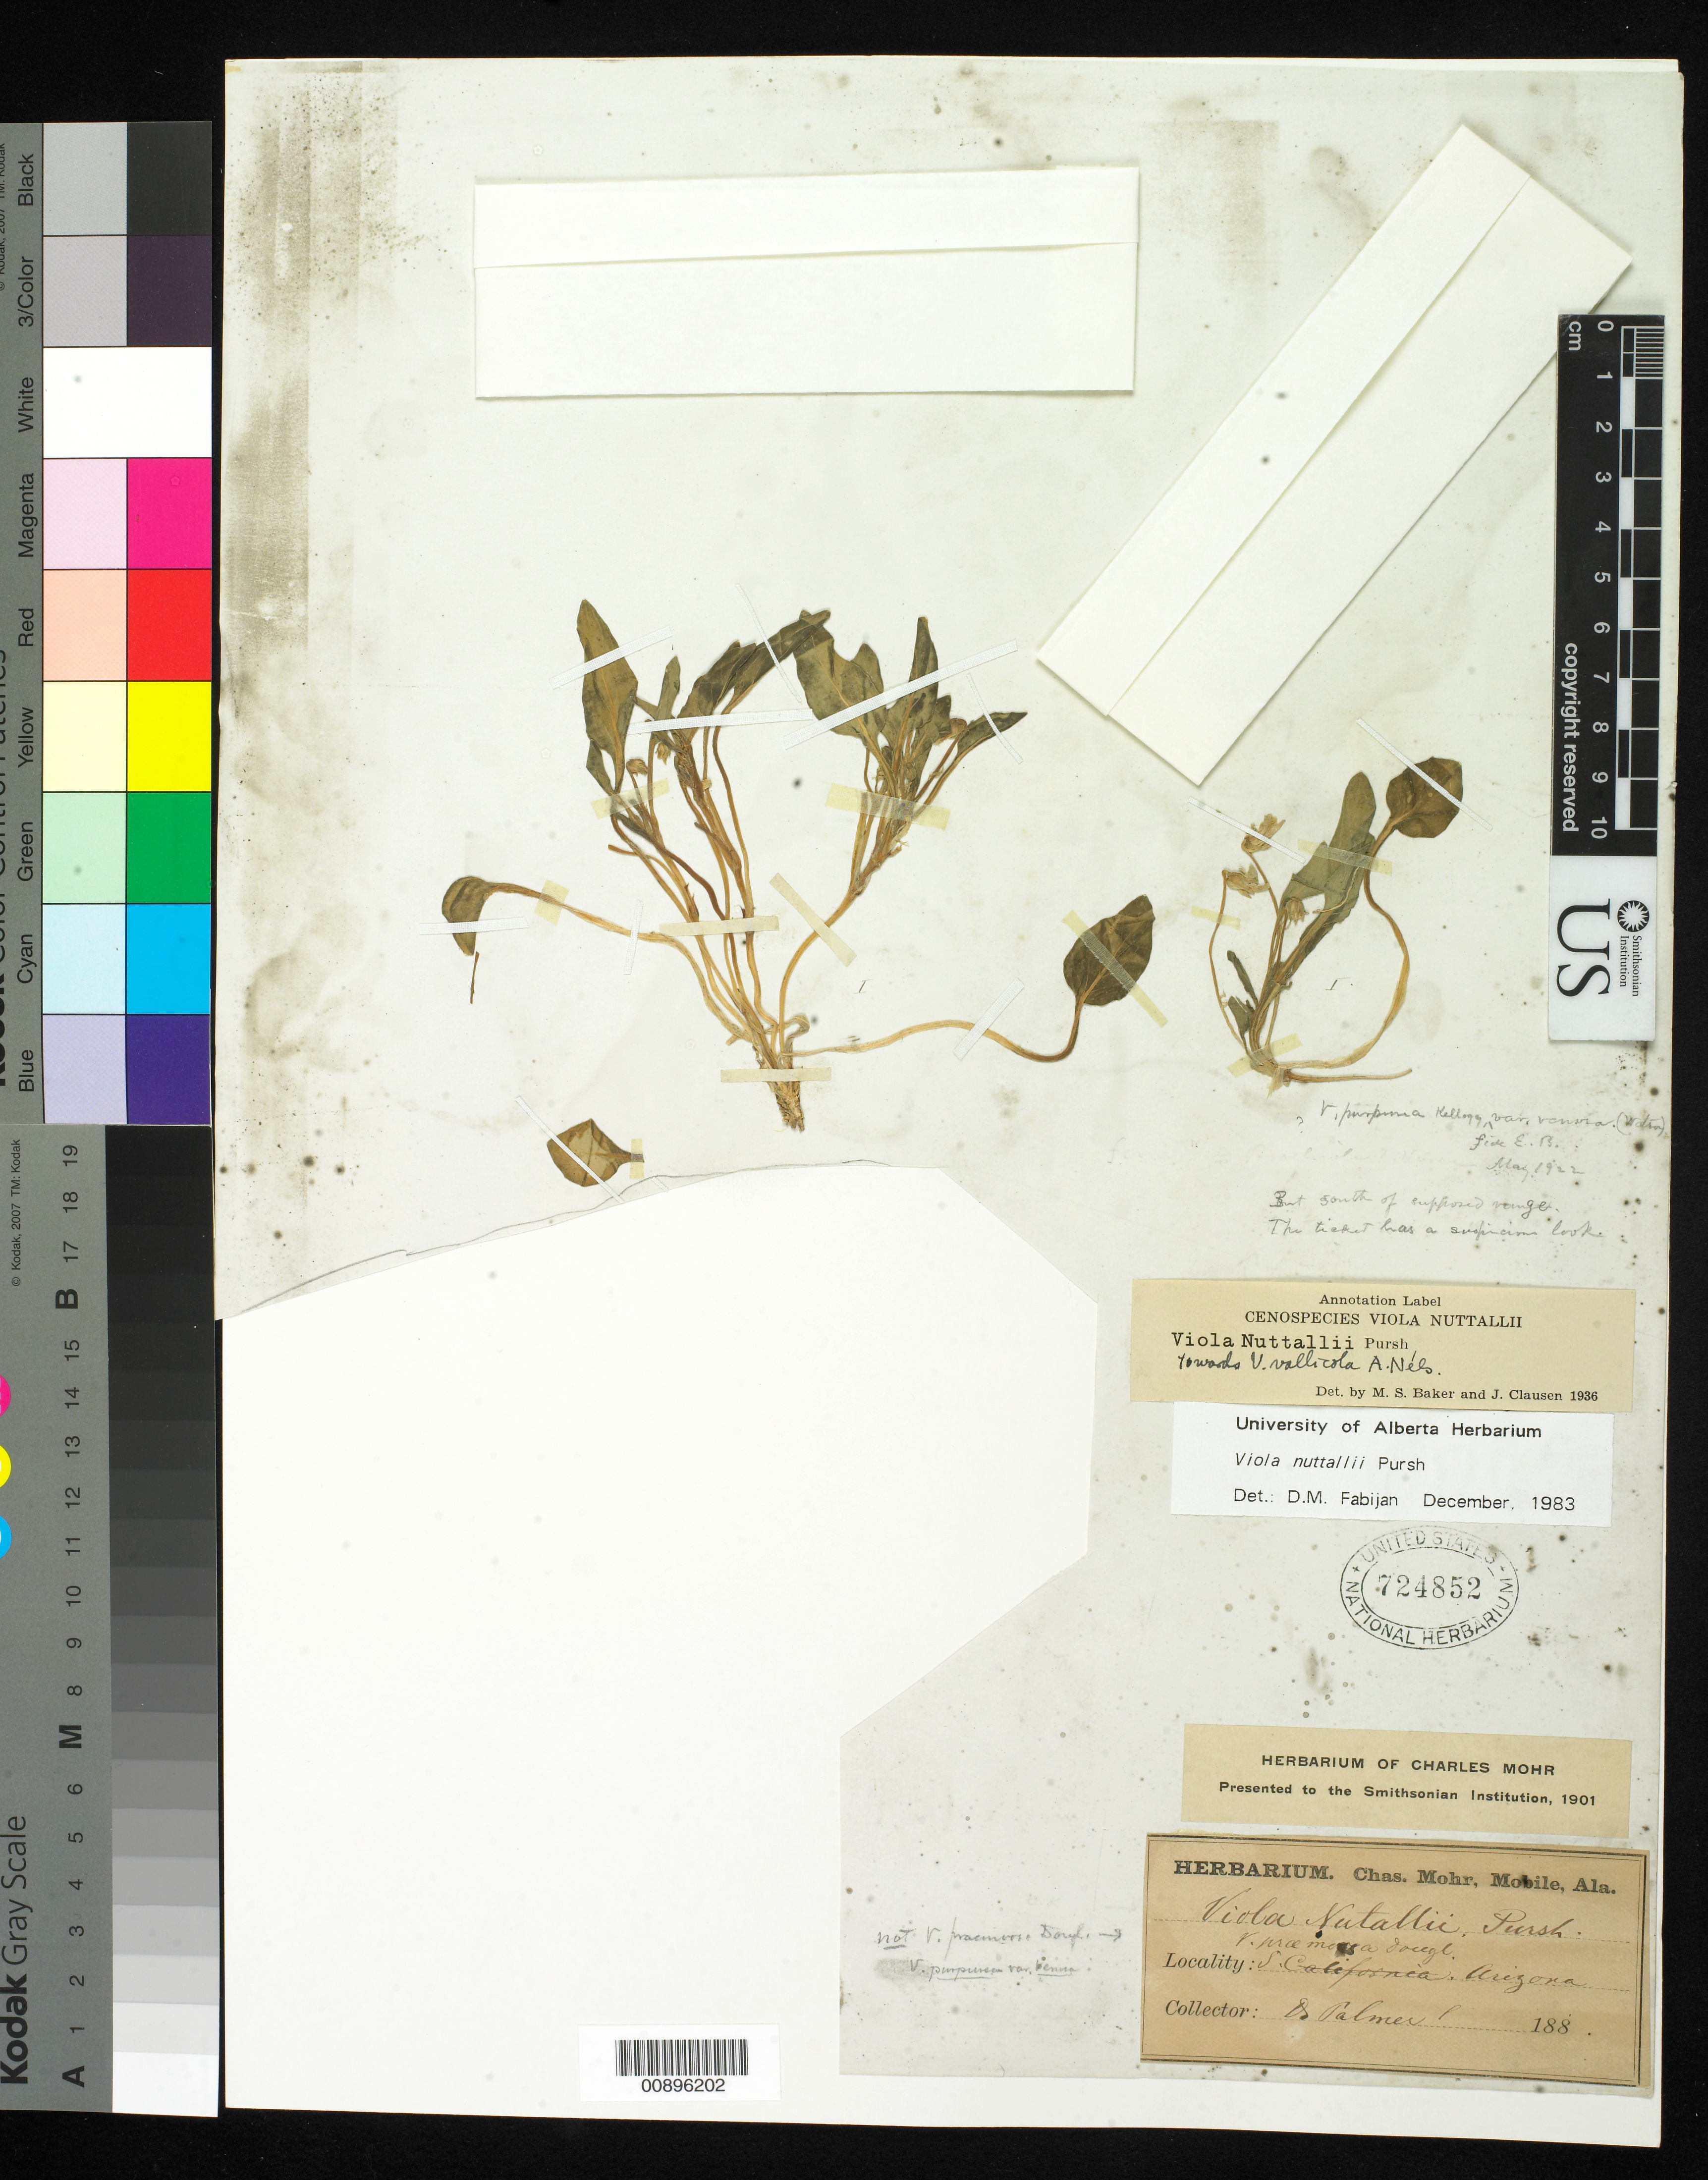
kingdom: Plantae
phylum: Tracheophyta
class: Magnoliopsida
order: Malpighiales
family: Violaceae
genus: Viola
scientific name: Viola nuttallii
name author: Pursh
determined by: Fabijan, D. M.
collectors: E. Palmer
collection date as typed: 188-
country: United States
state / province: Arizona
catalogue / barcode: US 724852